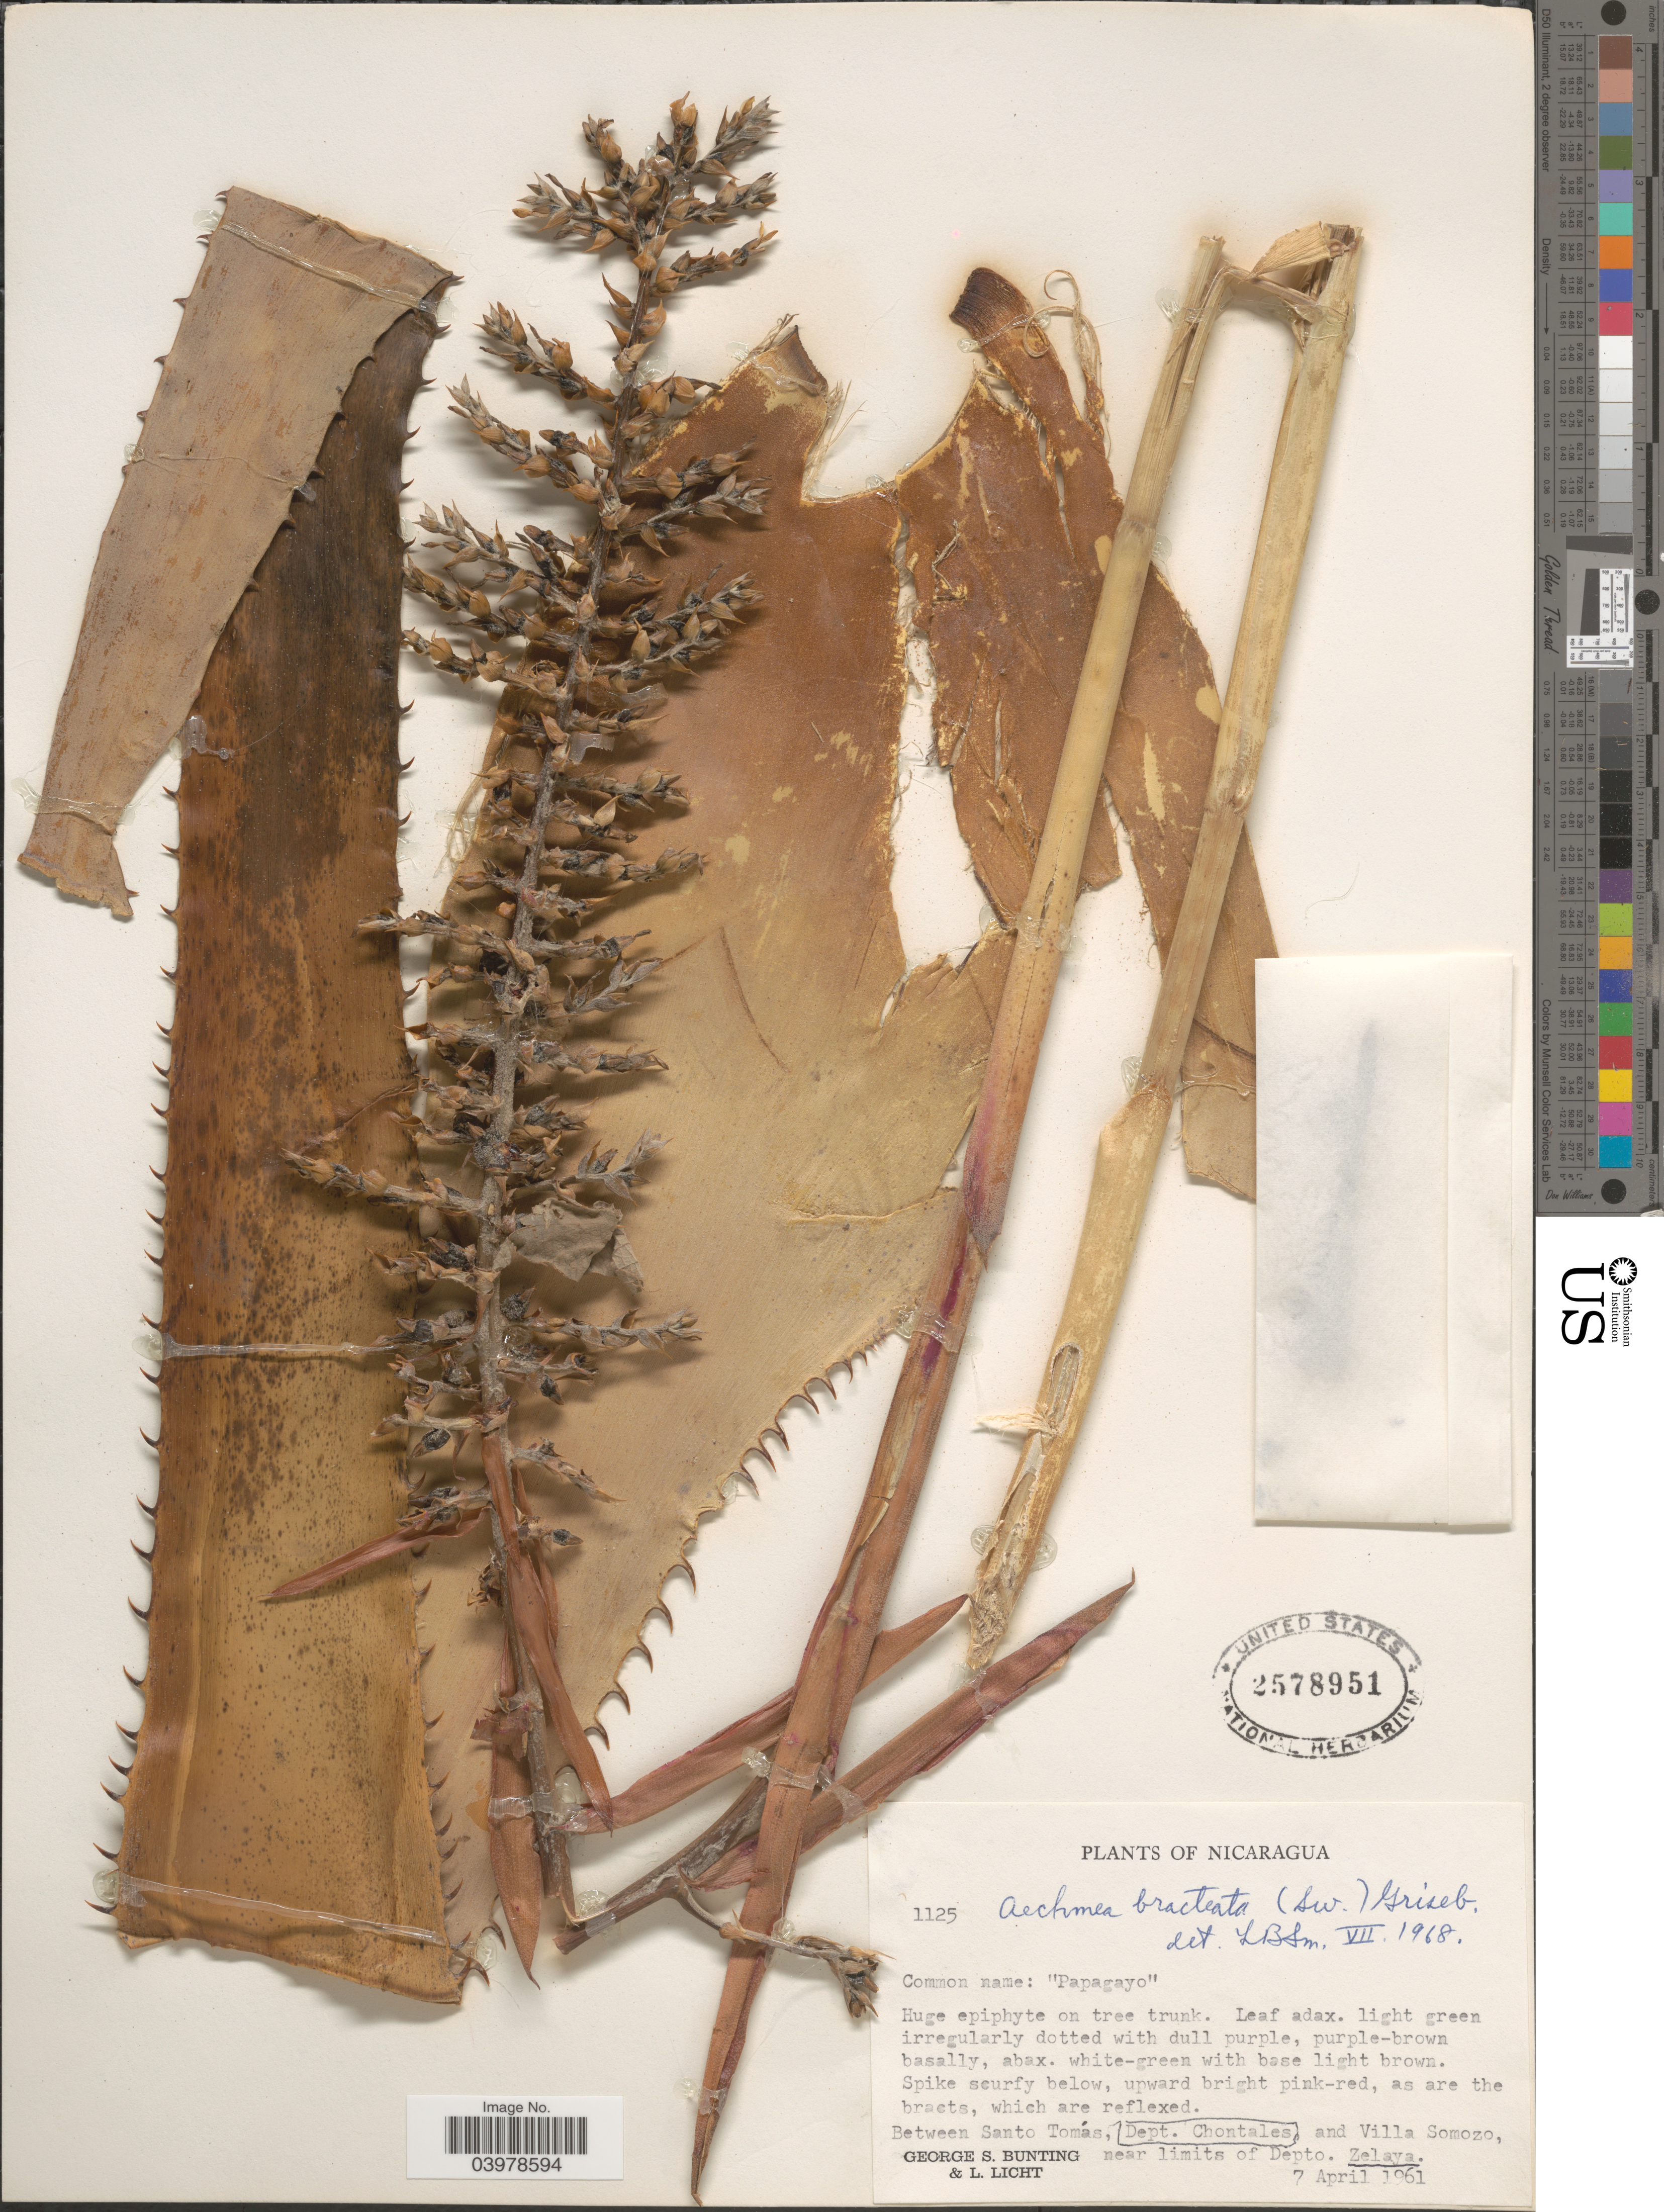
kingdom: Plantae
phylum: Tracheophyta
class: Liliopsida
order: Poales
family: Bromeliaceae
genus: Aechmea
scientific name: Aechmea bracteata var. bracteata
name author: (Sw.) Griseb.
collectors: G. S. Bunting & L. Licht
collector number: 1125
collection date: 1961-04-07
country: Nicaragua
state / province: Chontales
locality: Between Santo Tomás, Dept. Chontales, and Villa Somozo, near limits of Depto. Zelaya.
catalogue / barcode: US 2578951